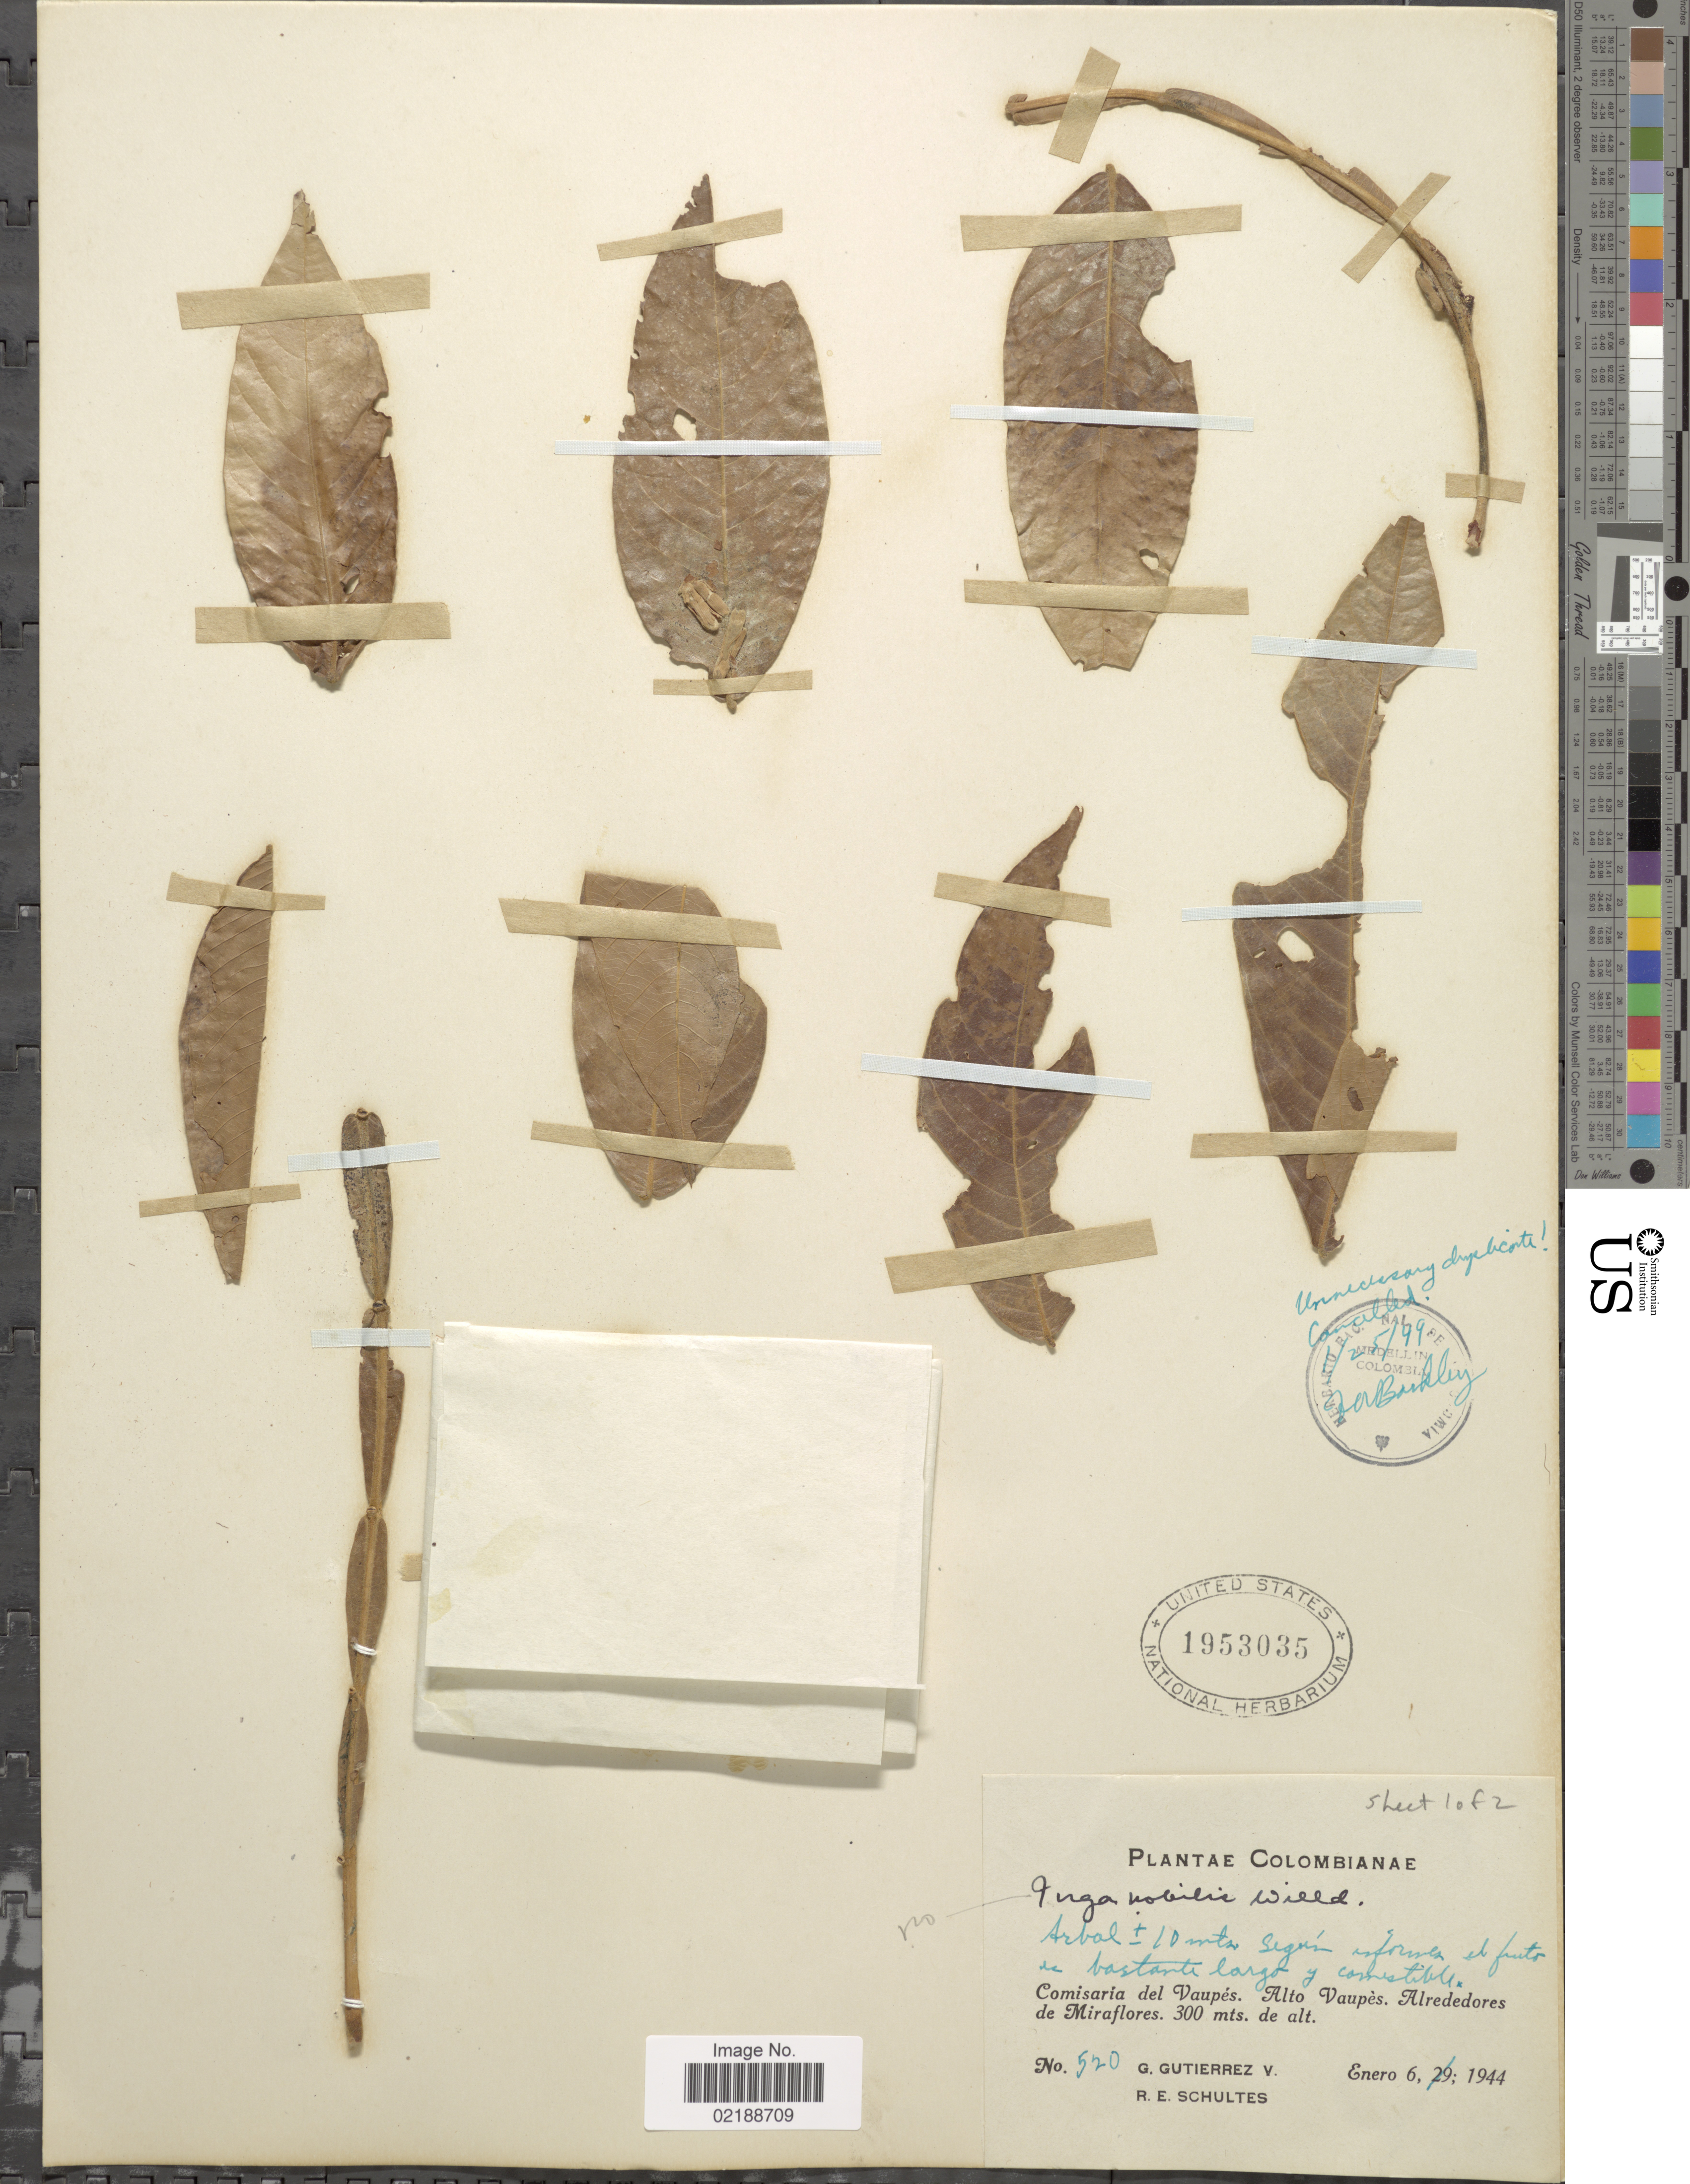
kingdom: Plantae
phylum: Tracheophyta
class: Magnoliopsida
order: Fabales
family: Fabaceae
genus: Inga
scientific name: Inga nobilis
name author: Willd.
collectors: G. Gutiérrez V. & R. E. Schultes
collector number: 520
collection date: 1944-01-06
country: Colombia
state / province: Vaupés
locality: Comisaria del Vaupés. Alto Vaupés. Alredores de Miraflores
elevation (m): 300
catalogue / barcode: US 1953035